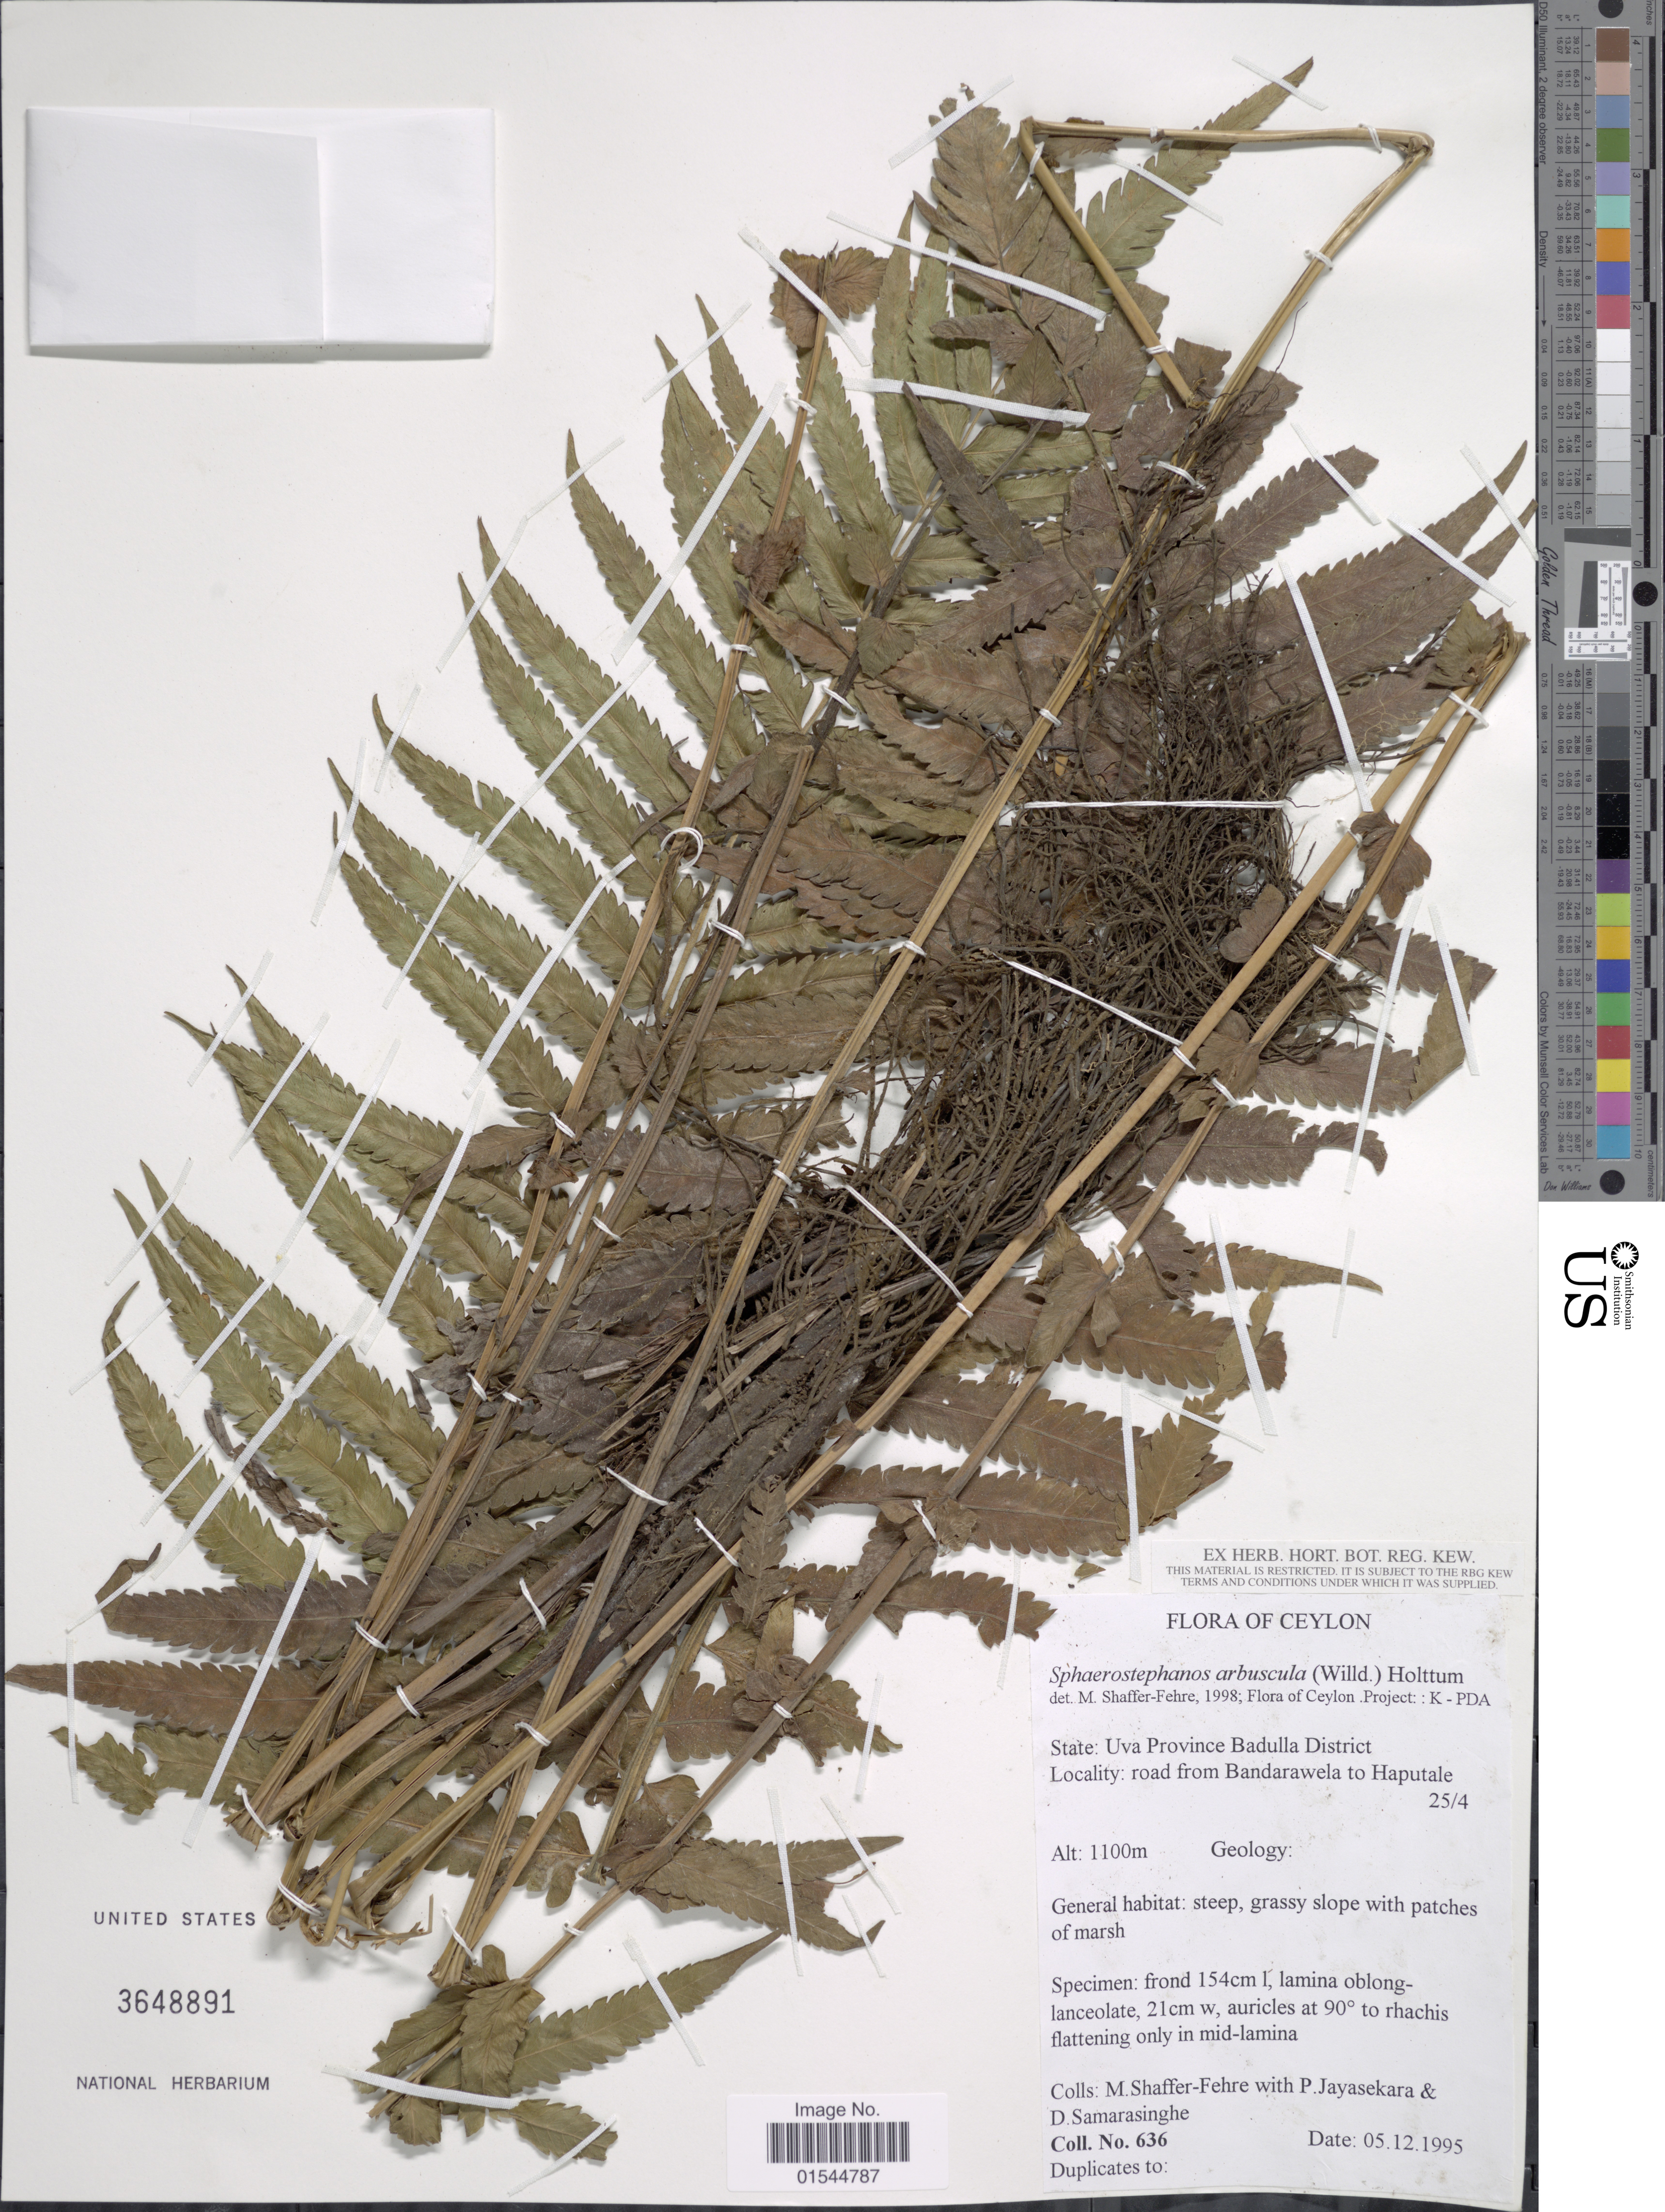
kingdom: Plantae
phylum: Tracheophyta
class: Polypodiopsida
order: Polypodiales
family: Thelypteridaceae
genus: Sphaerostephanos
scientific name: Sphaerostephanos arbuscula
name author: (Willd.) Holttum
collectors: M. Shaffer-Fehre, P. Jayasekera & D. Samarasinghe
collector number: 636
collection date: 1995-12-05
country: Sri Lanka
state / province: Uva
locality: Ceylon, State: Uva Province Badulla District, road from Bandarawela to Haputale 25/4 [interpreted]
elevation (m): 1100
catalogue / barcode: US 3648891